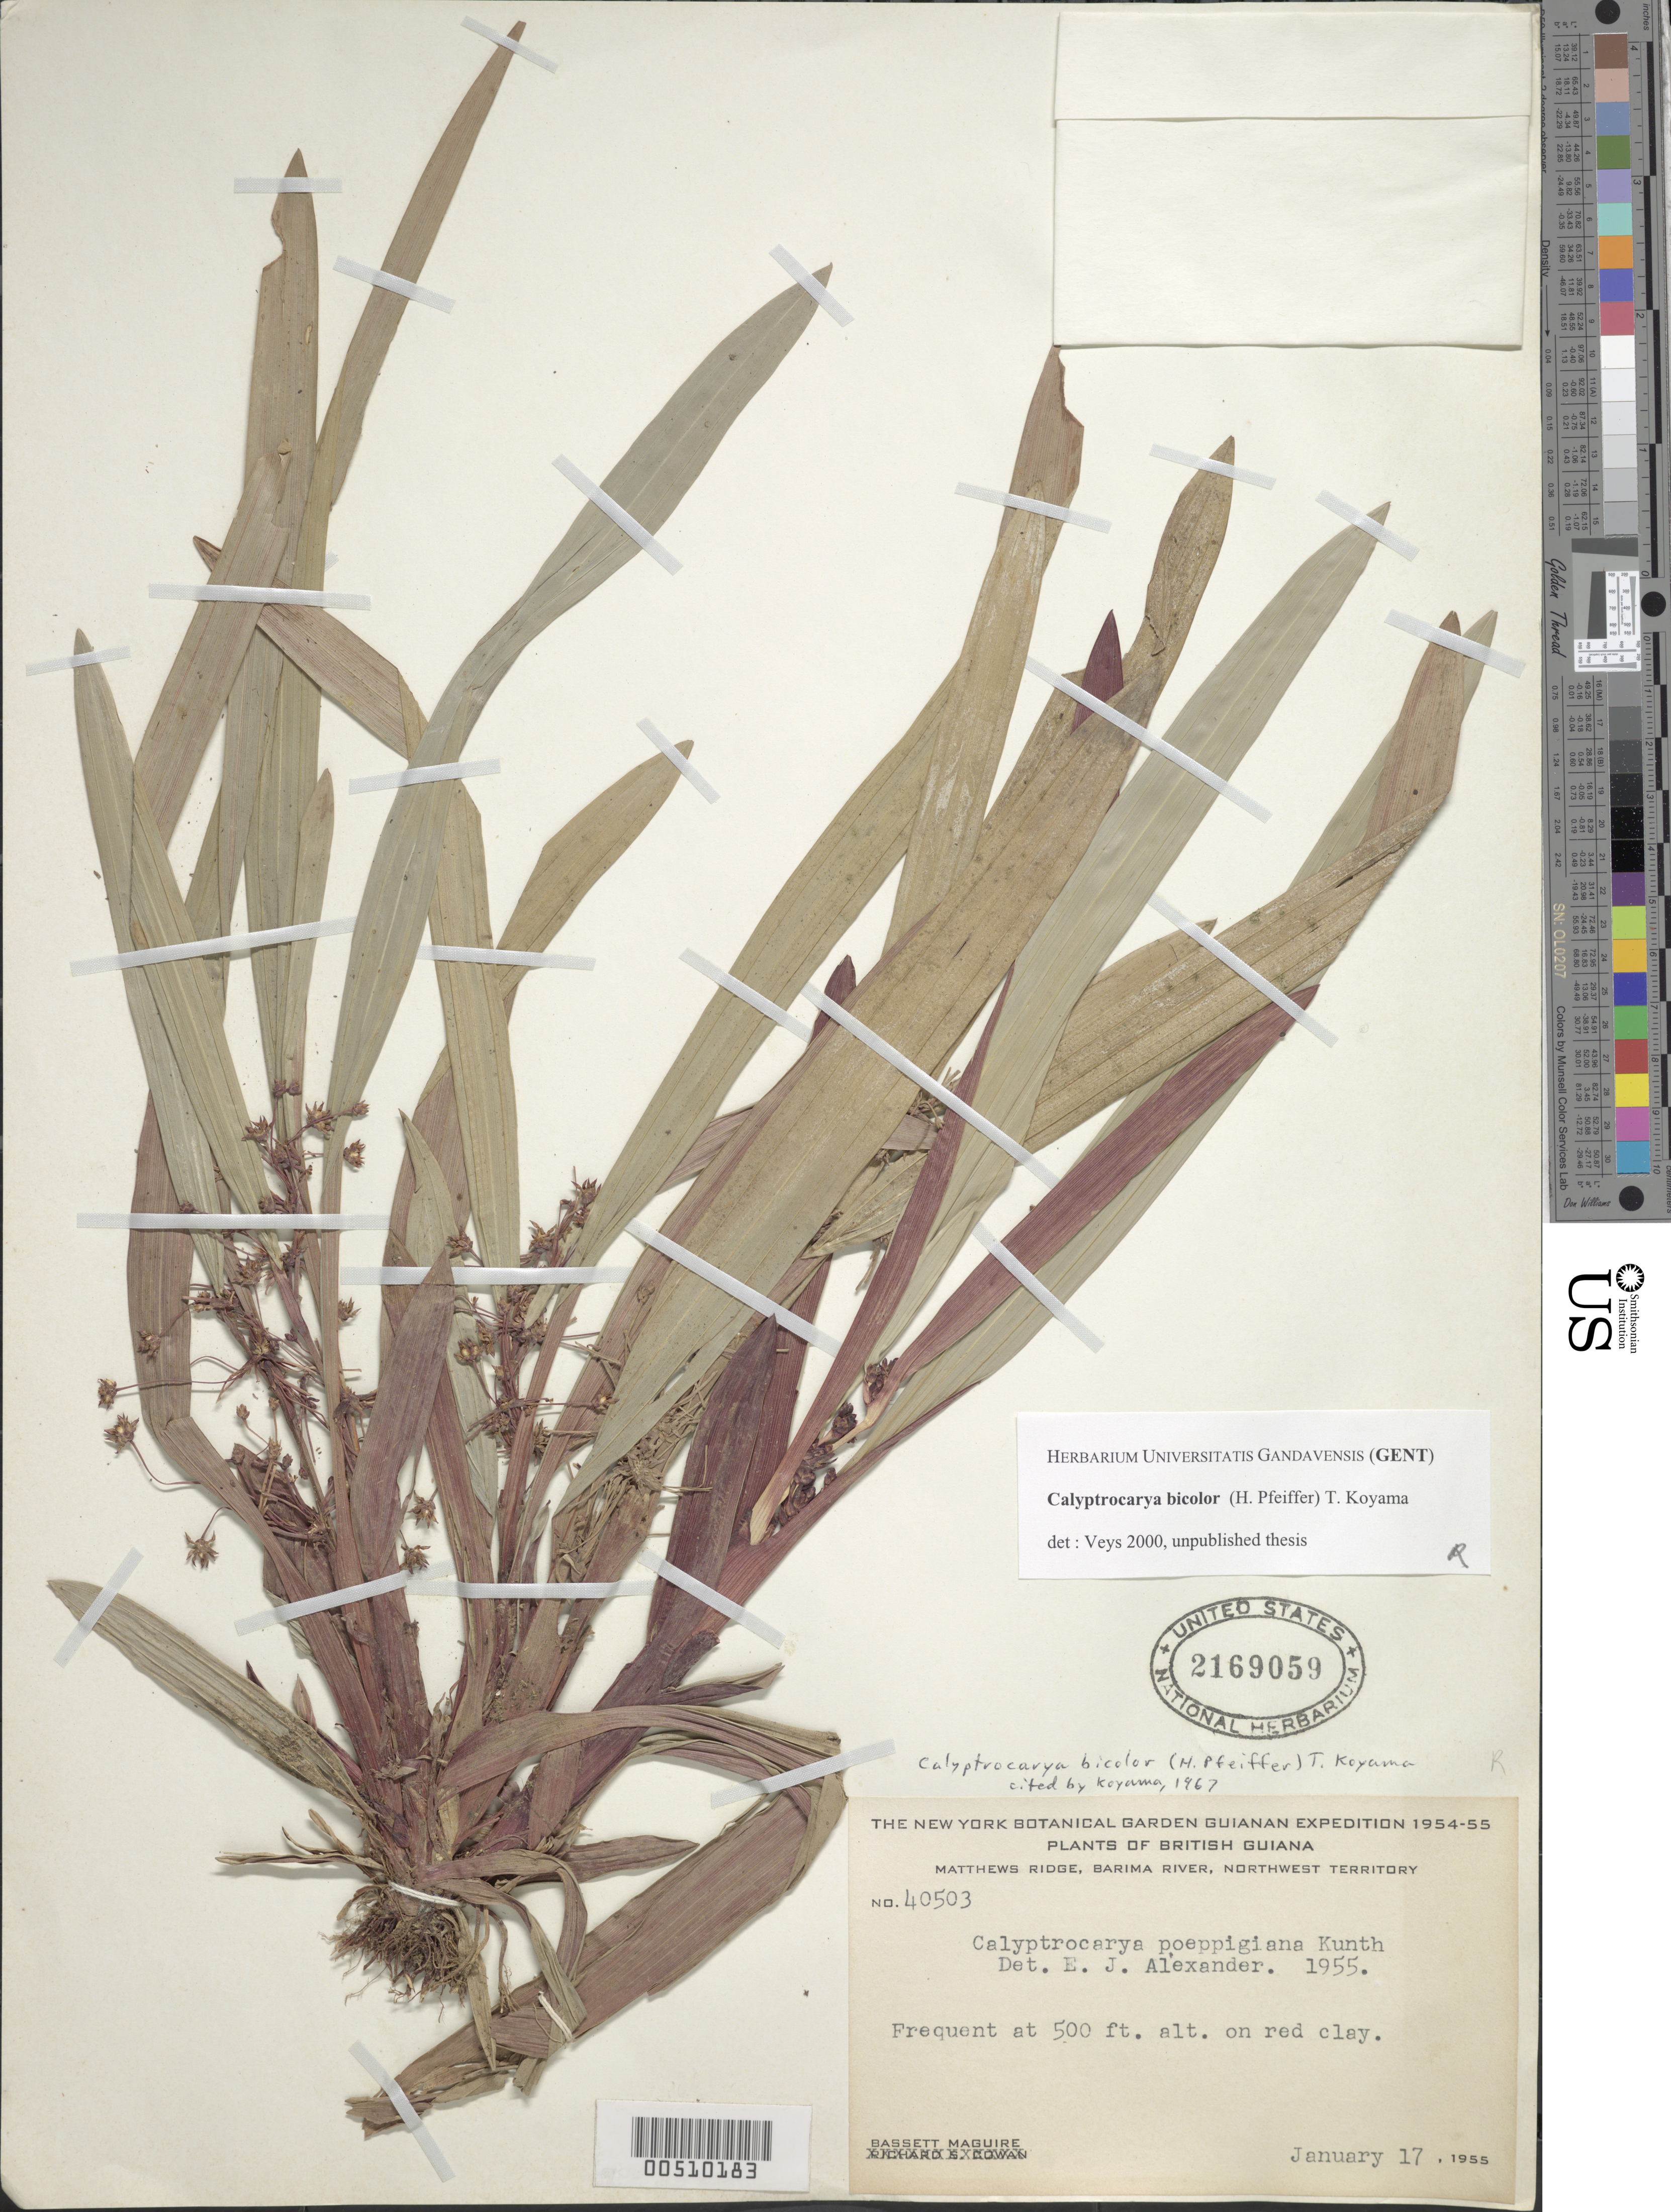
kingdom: Plantae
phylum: Tracheophyta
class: Liliopsida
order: Poales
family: Cyperaceae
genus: Calyptrocarya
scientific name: Calyptrocarya bicolor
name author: (H. Pfeiff.) T. Koyama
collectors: B. Maguire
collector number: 40503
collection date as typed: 17 Jan 1955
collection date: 1955-01-17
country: Guyana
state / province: Barima-Waini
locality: Matthews Ridge, Barima River. [In former Northwest Region.]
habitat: On red clay.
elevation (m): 167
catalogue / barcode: US 2169059